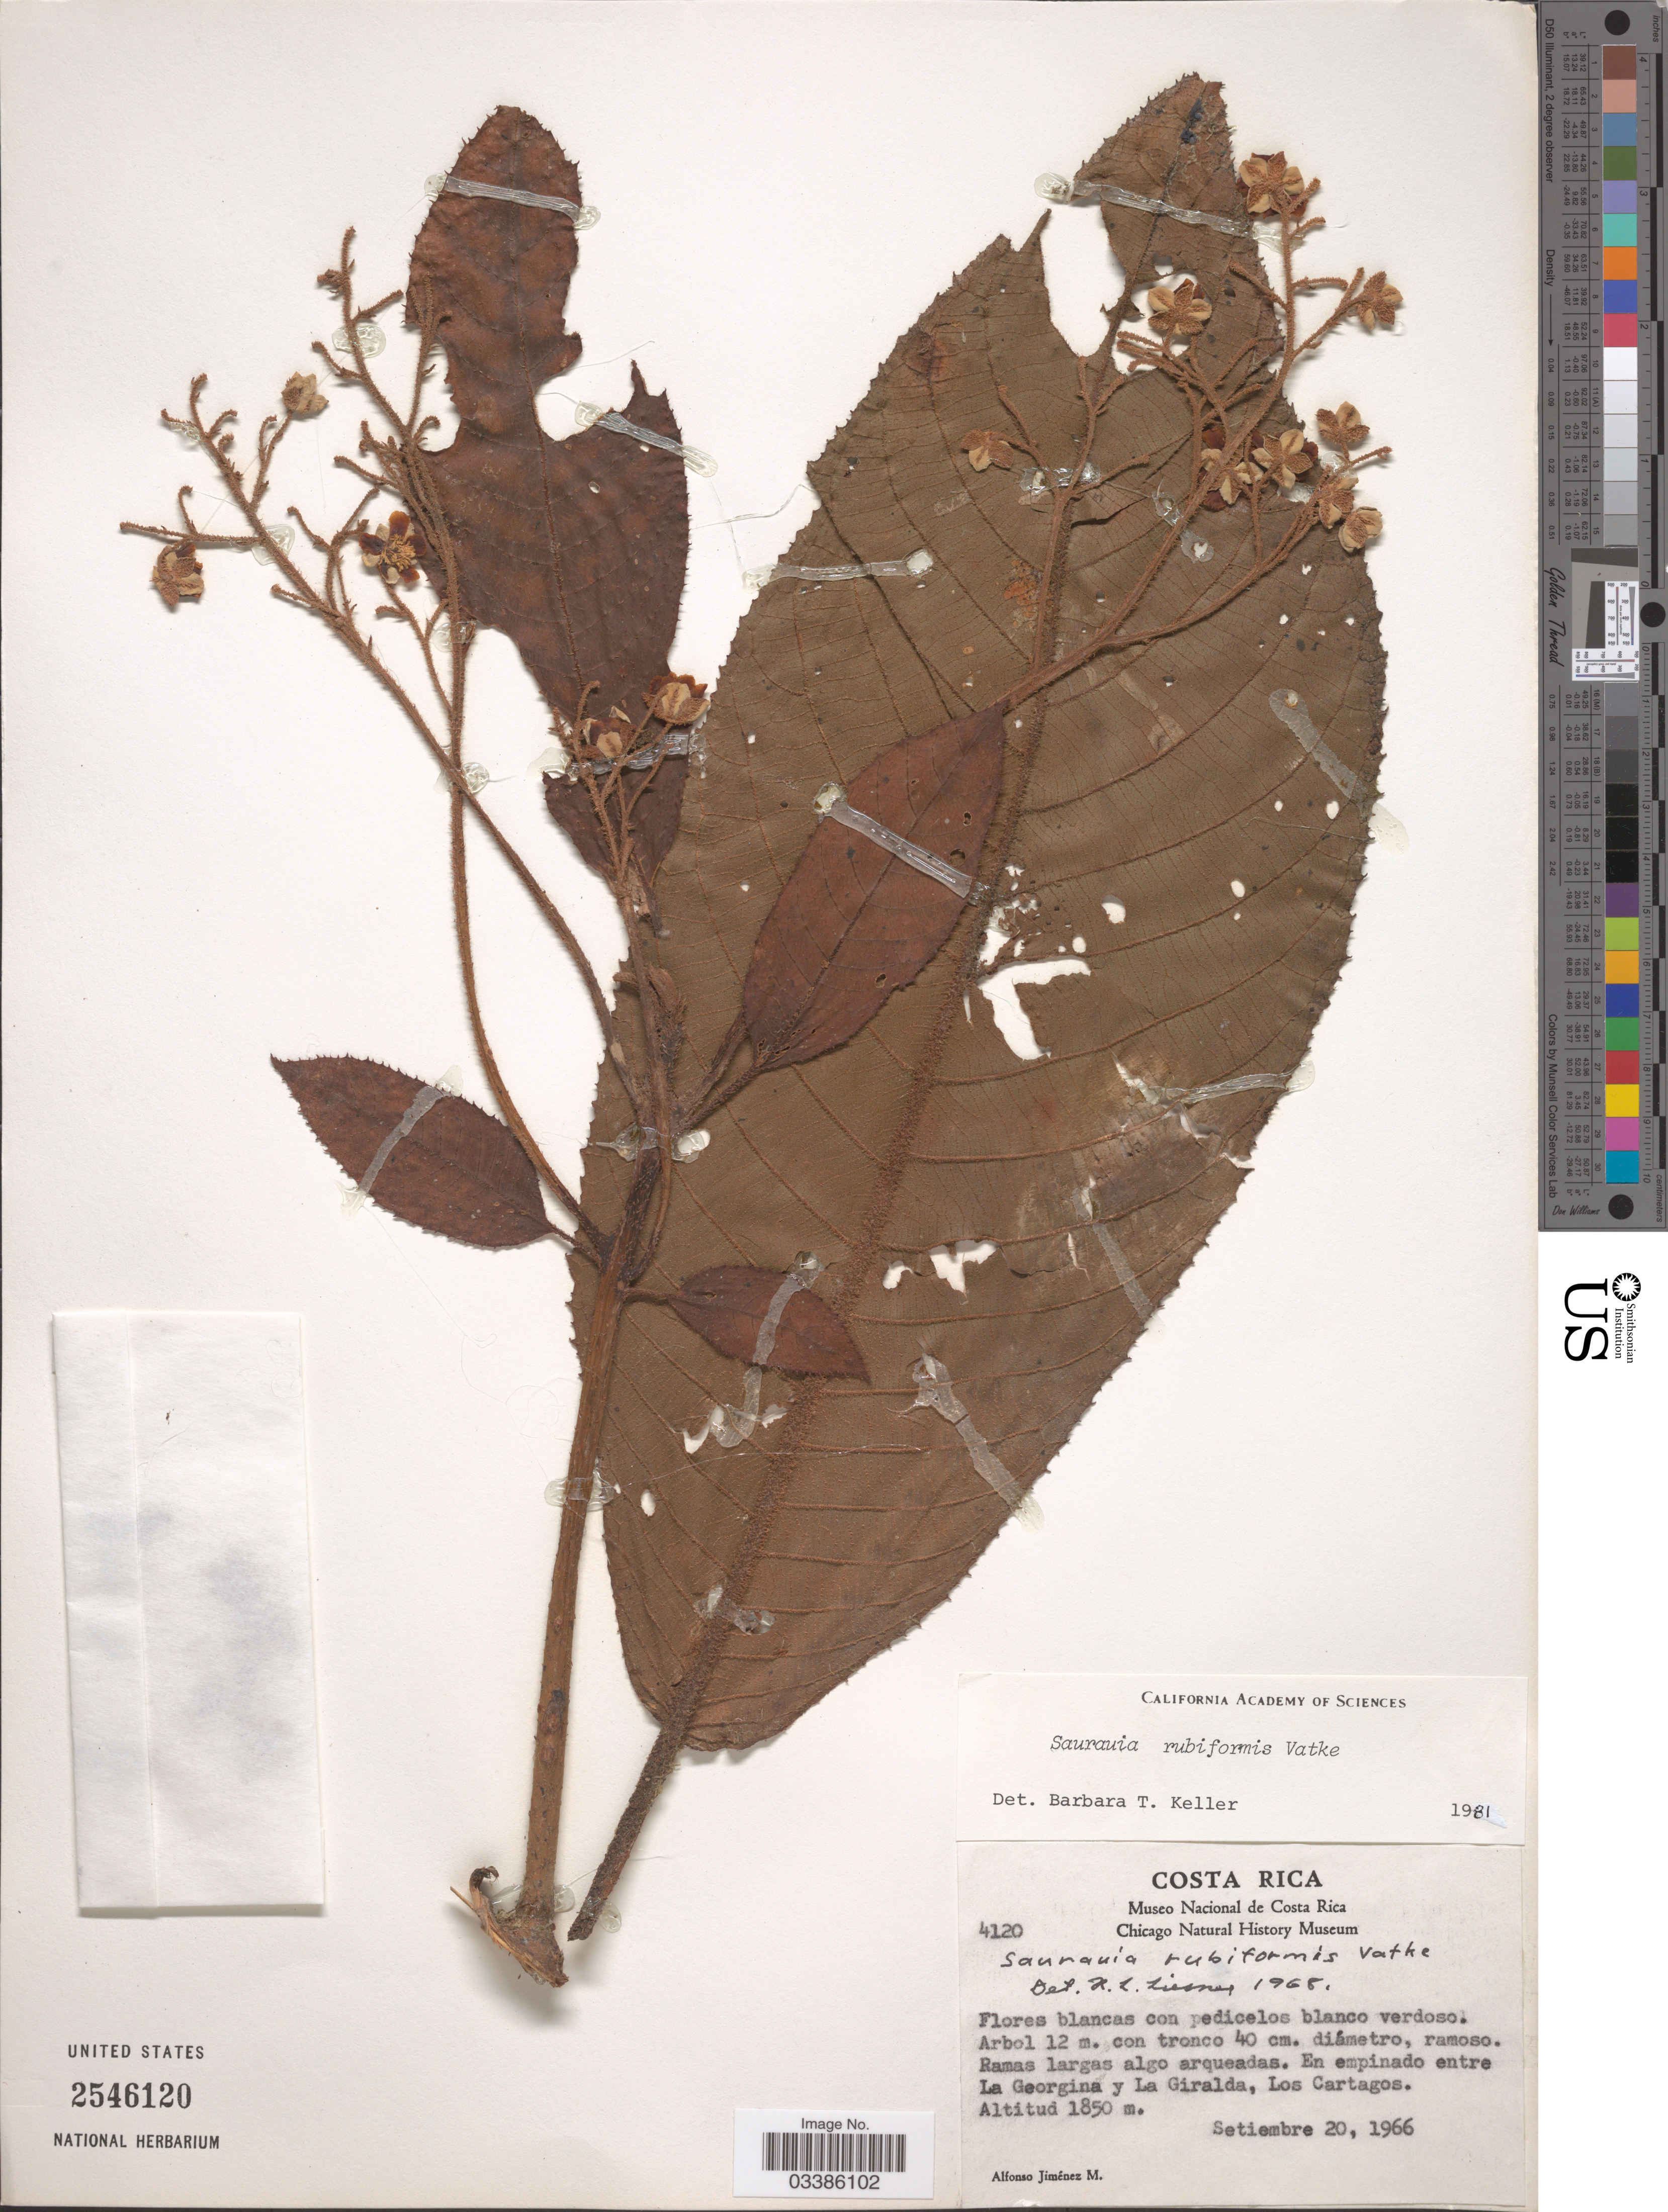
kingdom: Plantae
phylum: Tracheophyta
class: Magnoliopsida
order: Ericales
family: Actinidiaceae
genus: Saurauia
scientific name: Saurauia rubiformis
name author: Vatke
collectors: A. Jimenez M.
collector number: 4120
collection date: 1966-09-20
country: Costa Rica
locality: En empinado entre La Georgina y La Giralda, Los Cartagos.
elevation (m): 1850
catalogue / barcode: US 2546120